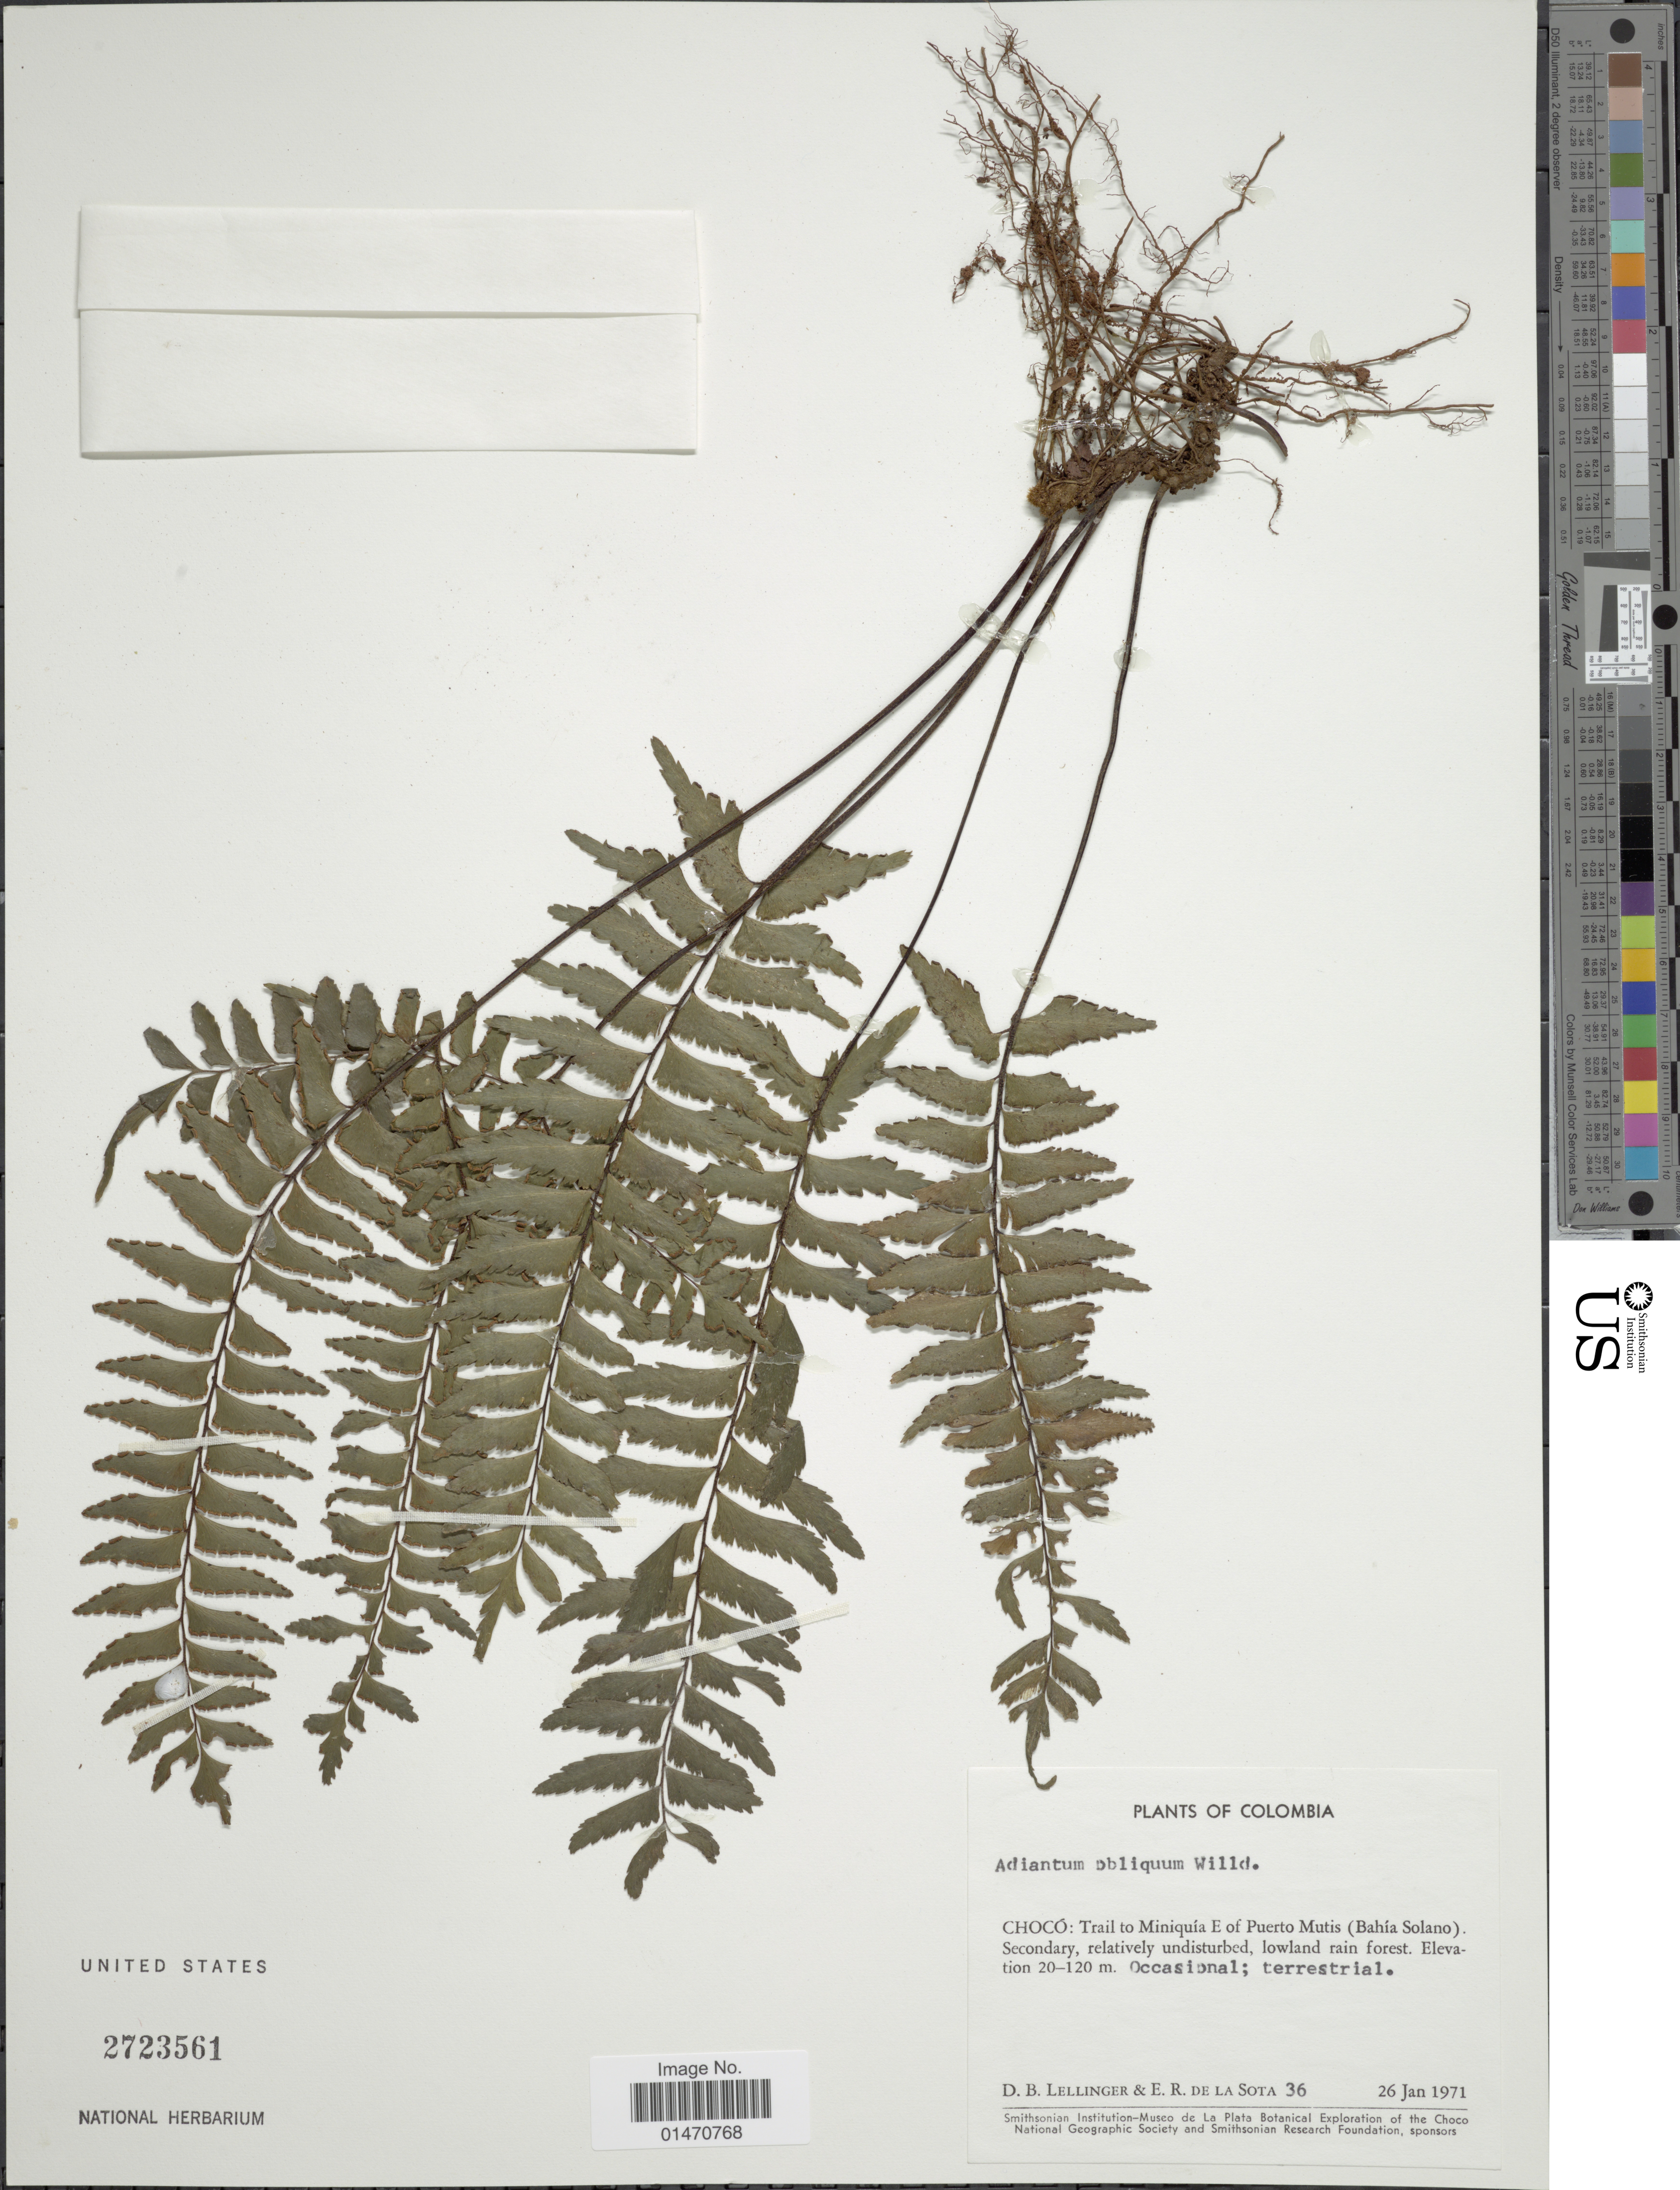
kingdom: Plantae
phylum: Tracheophyta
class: Polypodiopsida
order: Polypodiales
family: Pteridaceae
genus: Adiantum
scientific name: Adiantum obliquum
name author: Willd.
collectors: D. B. Lellinger & E. R. de la Sota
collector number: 36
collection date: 1971-01-26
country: Colombia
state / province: Chocó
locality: Chocó: trail to Miniquia E of Puerto Mutis(Bahia Solano)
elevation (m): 20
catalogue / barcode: US 2723561